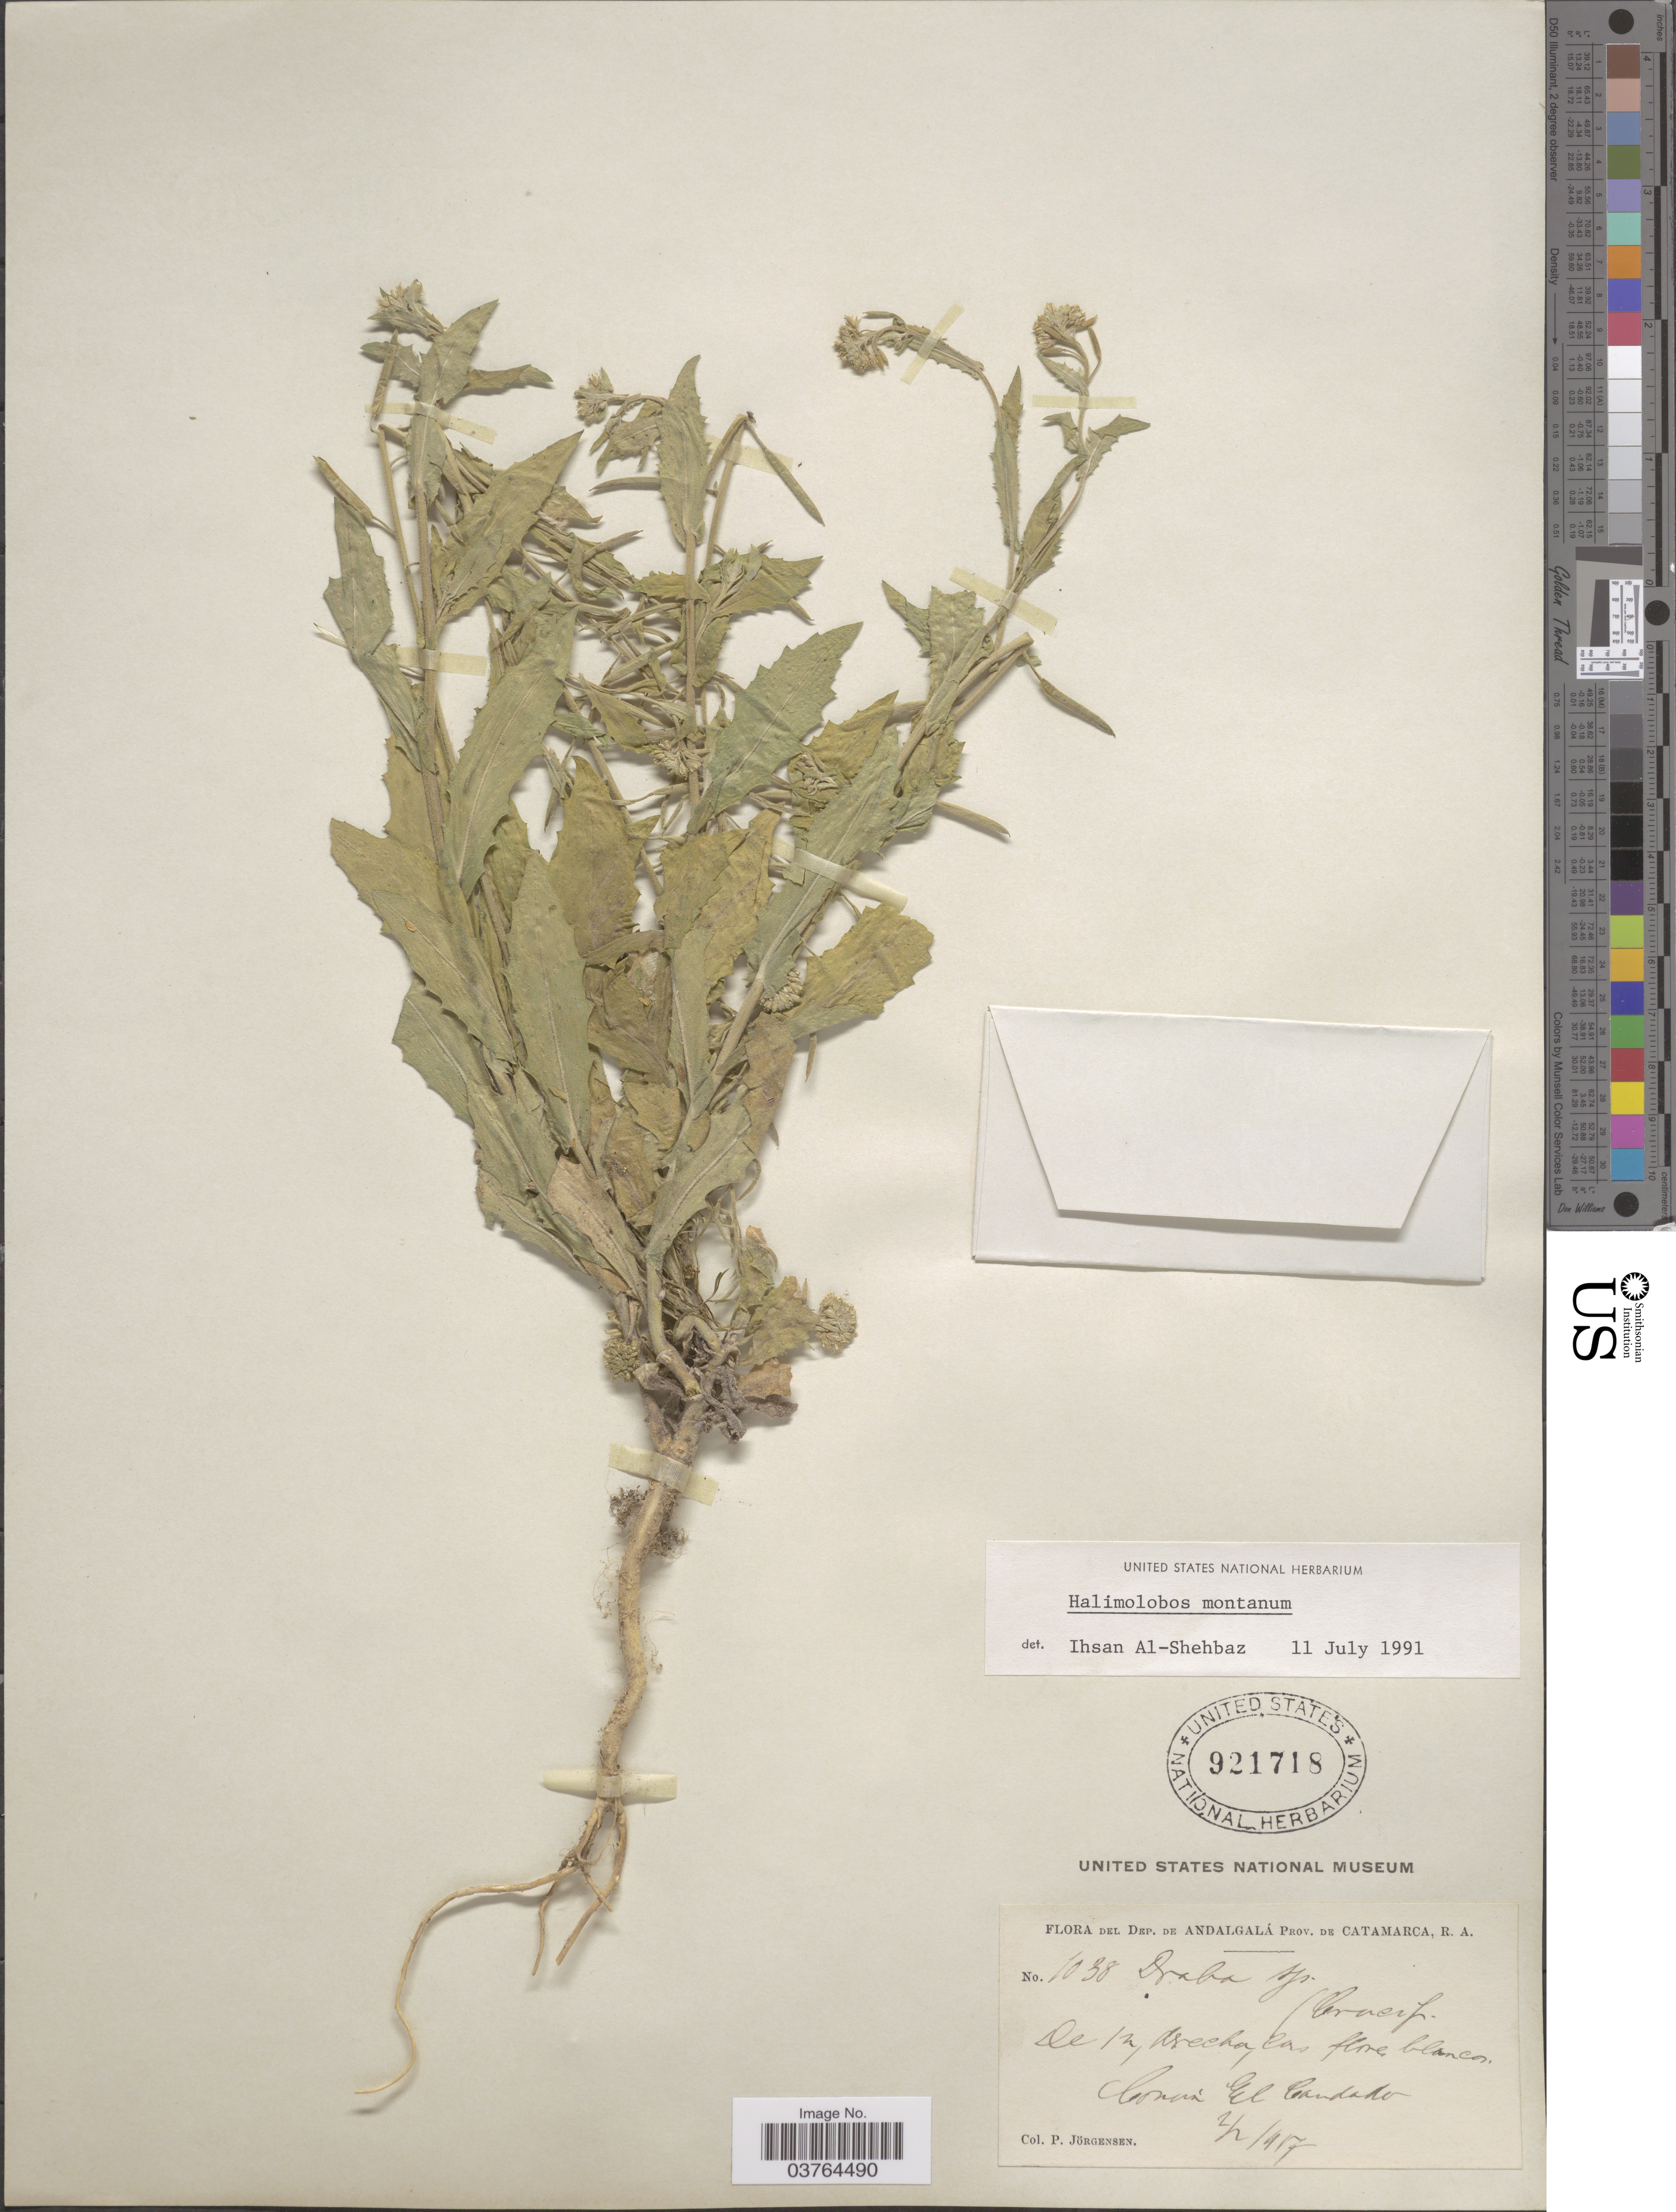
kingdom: Plantae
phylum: Tracheophyta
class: Magnoliopsida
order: Brassicales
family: Brassicaceae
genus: Exhalimolobos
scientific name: Exhalimolobos weddellii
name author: Al-Shehbaz & C.D. Bailey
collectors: P. Jörgensen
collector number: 1038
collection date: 1917-02-02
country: Argentina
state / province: Catamarca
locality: Del Dep. de Andalgalá. Común El Candado.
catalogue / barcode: US 921718